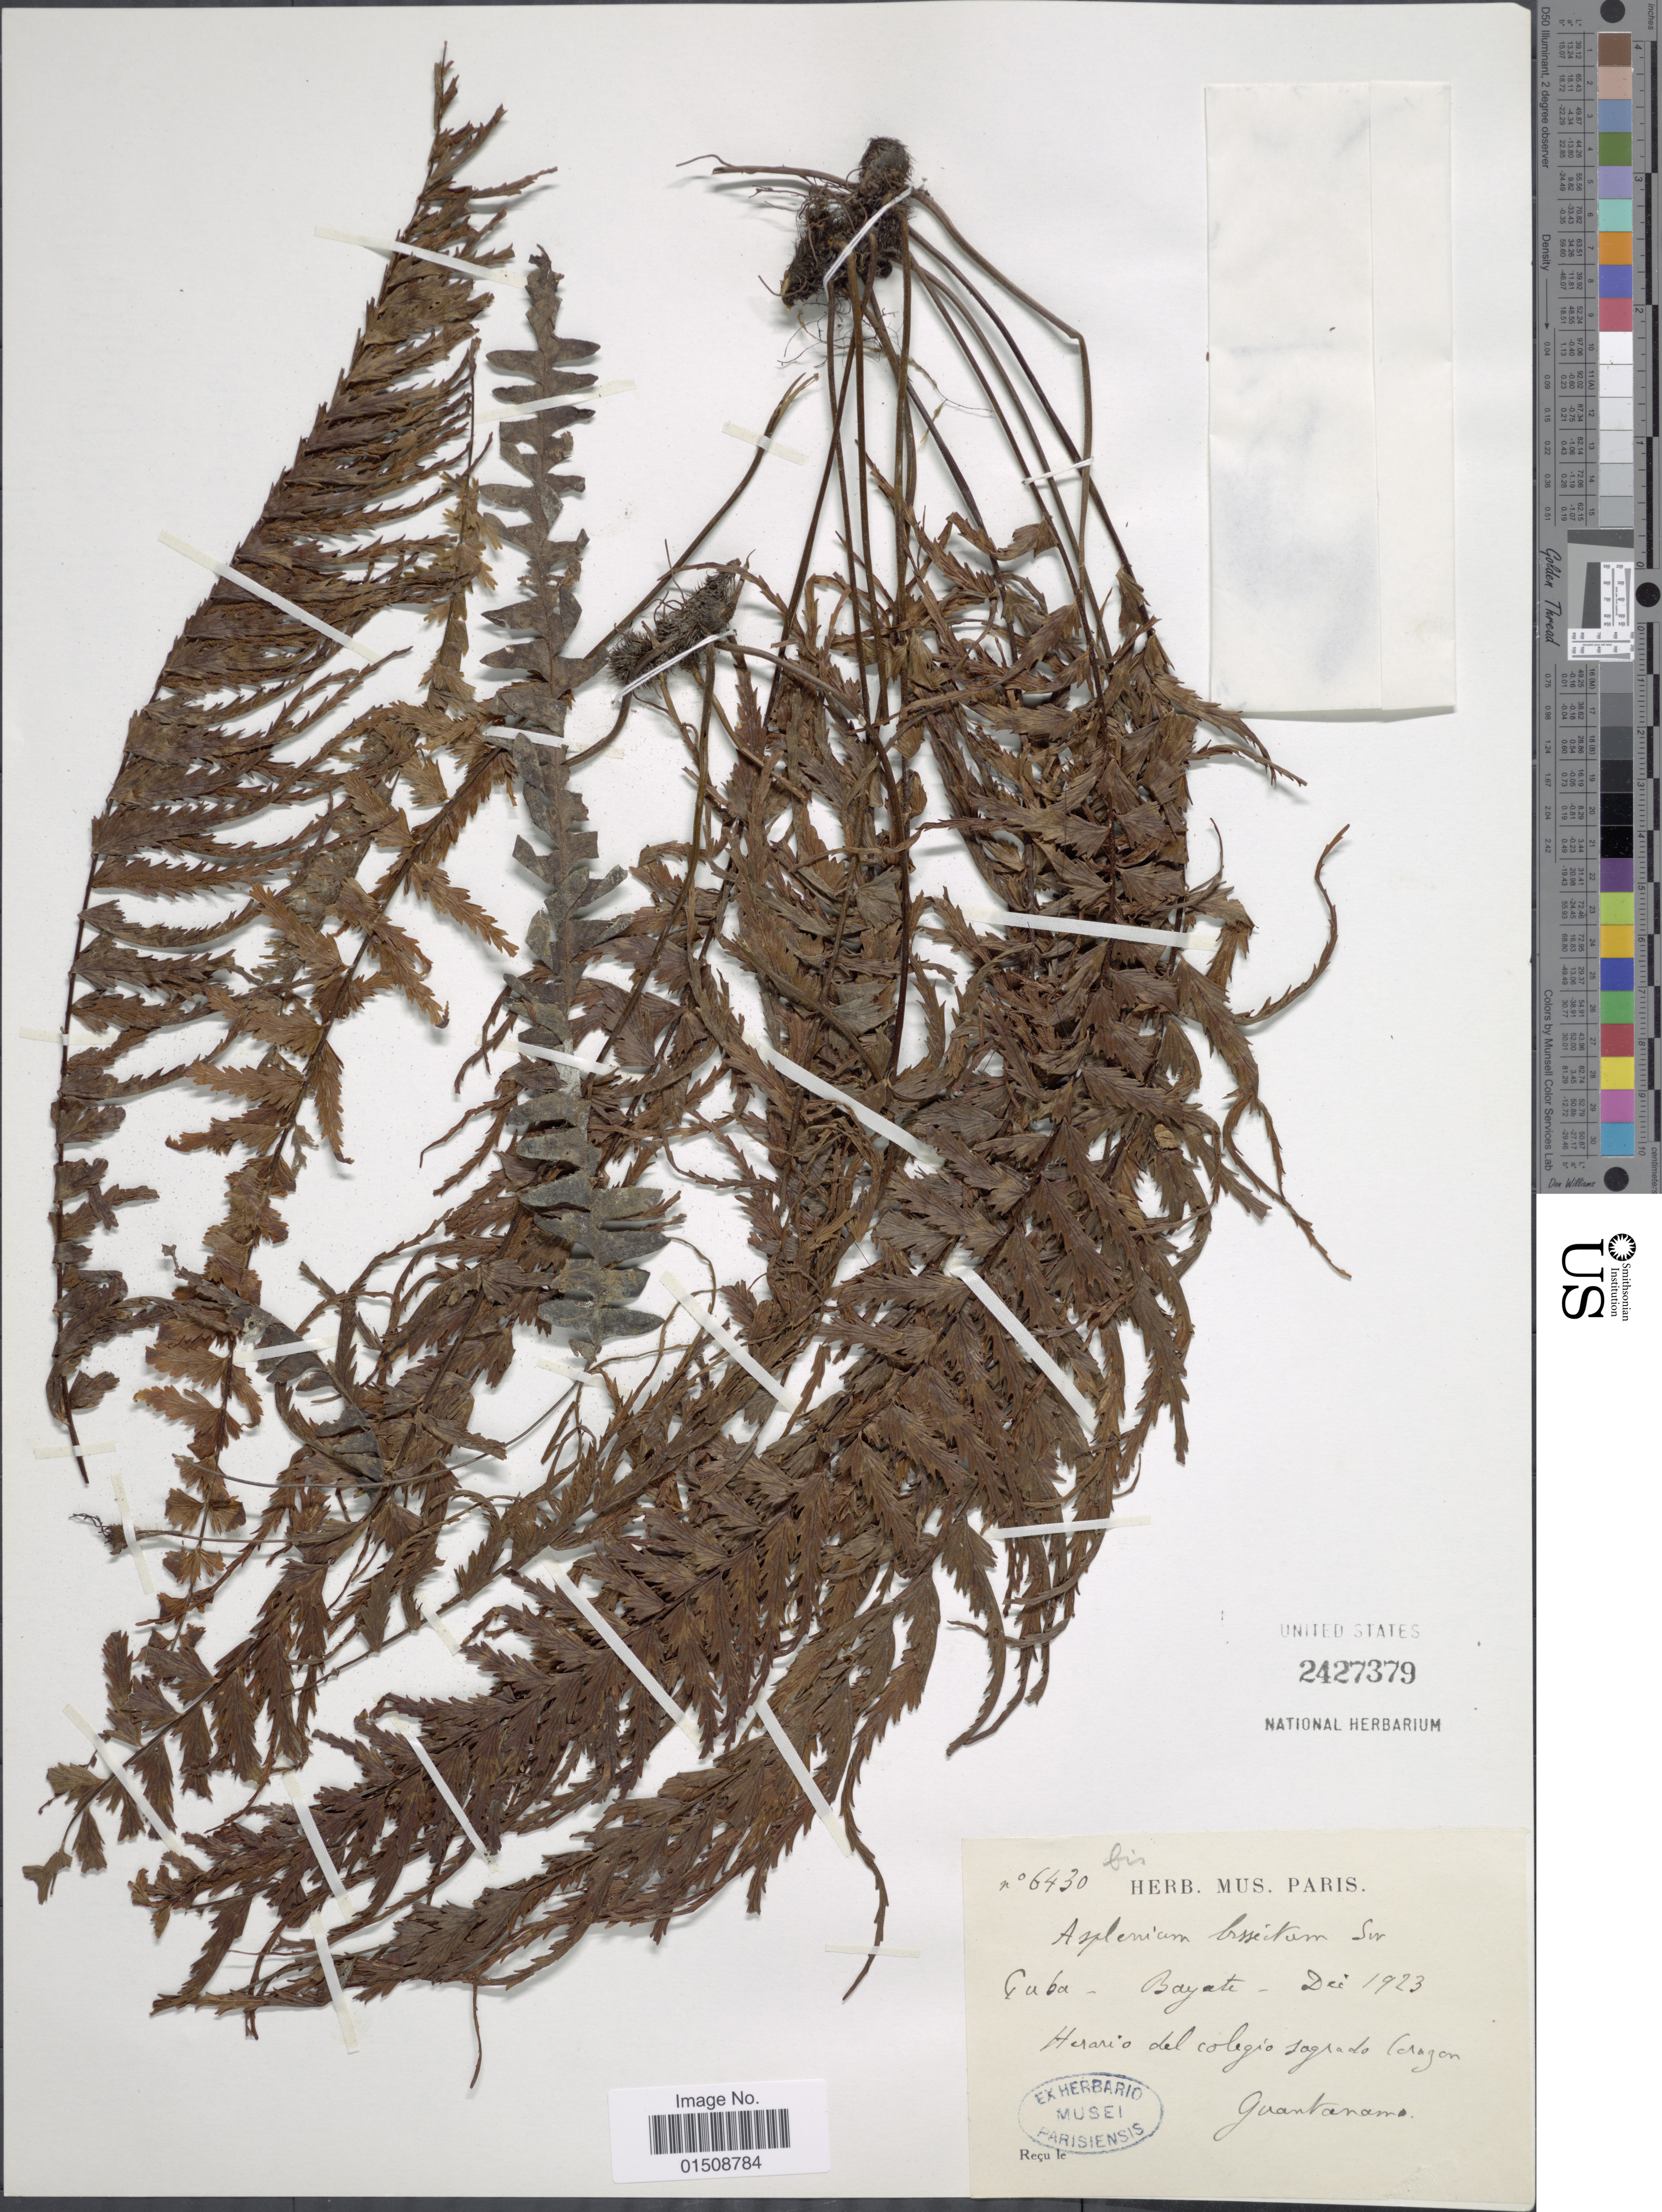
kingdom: Plantae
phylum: Tracheophyta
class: Polypodiopsida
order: Polypodiales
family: Aspleniaceae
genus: Asplenium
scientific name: Asplenium dissectum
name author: Sw.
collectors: ex herb. Mus. Paris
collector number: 6430 bis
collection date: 1923-12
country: Cuba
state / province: Guantánamo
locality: Bayate, Herario del colegio sagrado Corazon, Guantanamo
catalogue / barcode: US 2427379